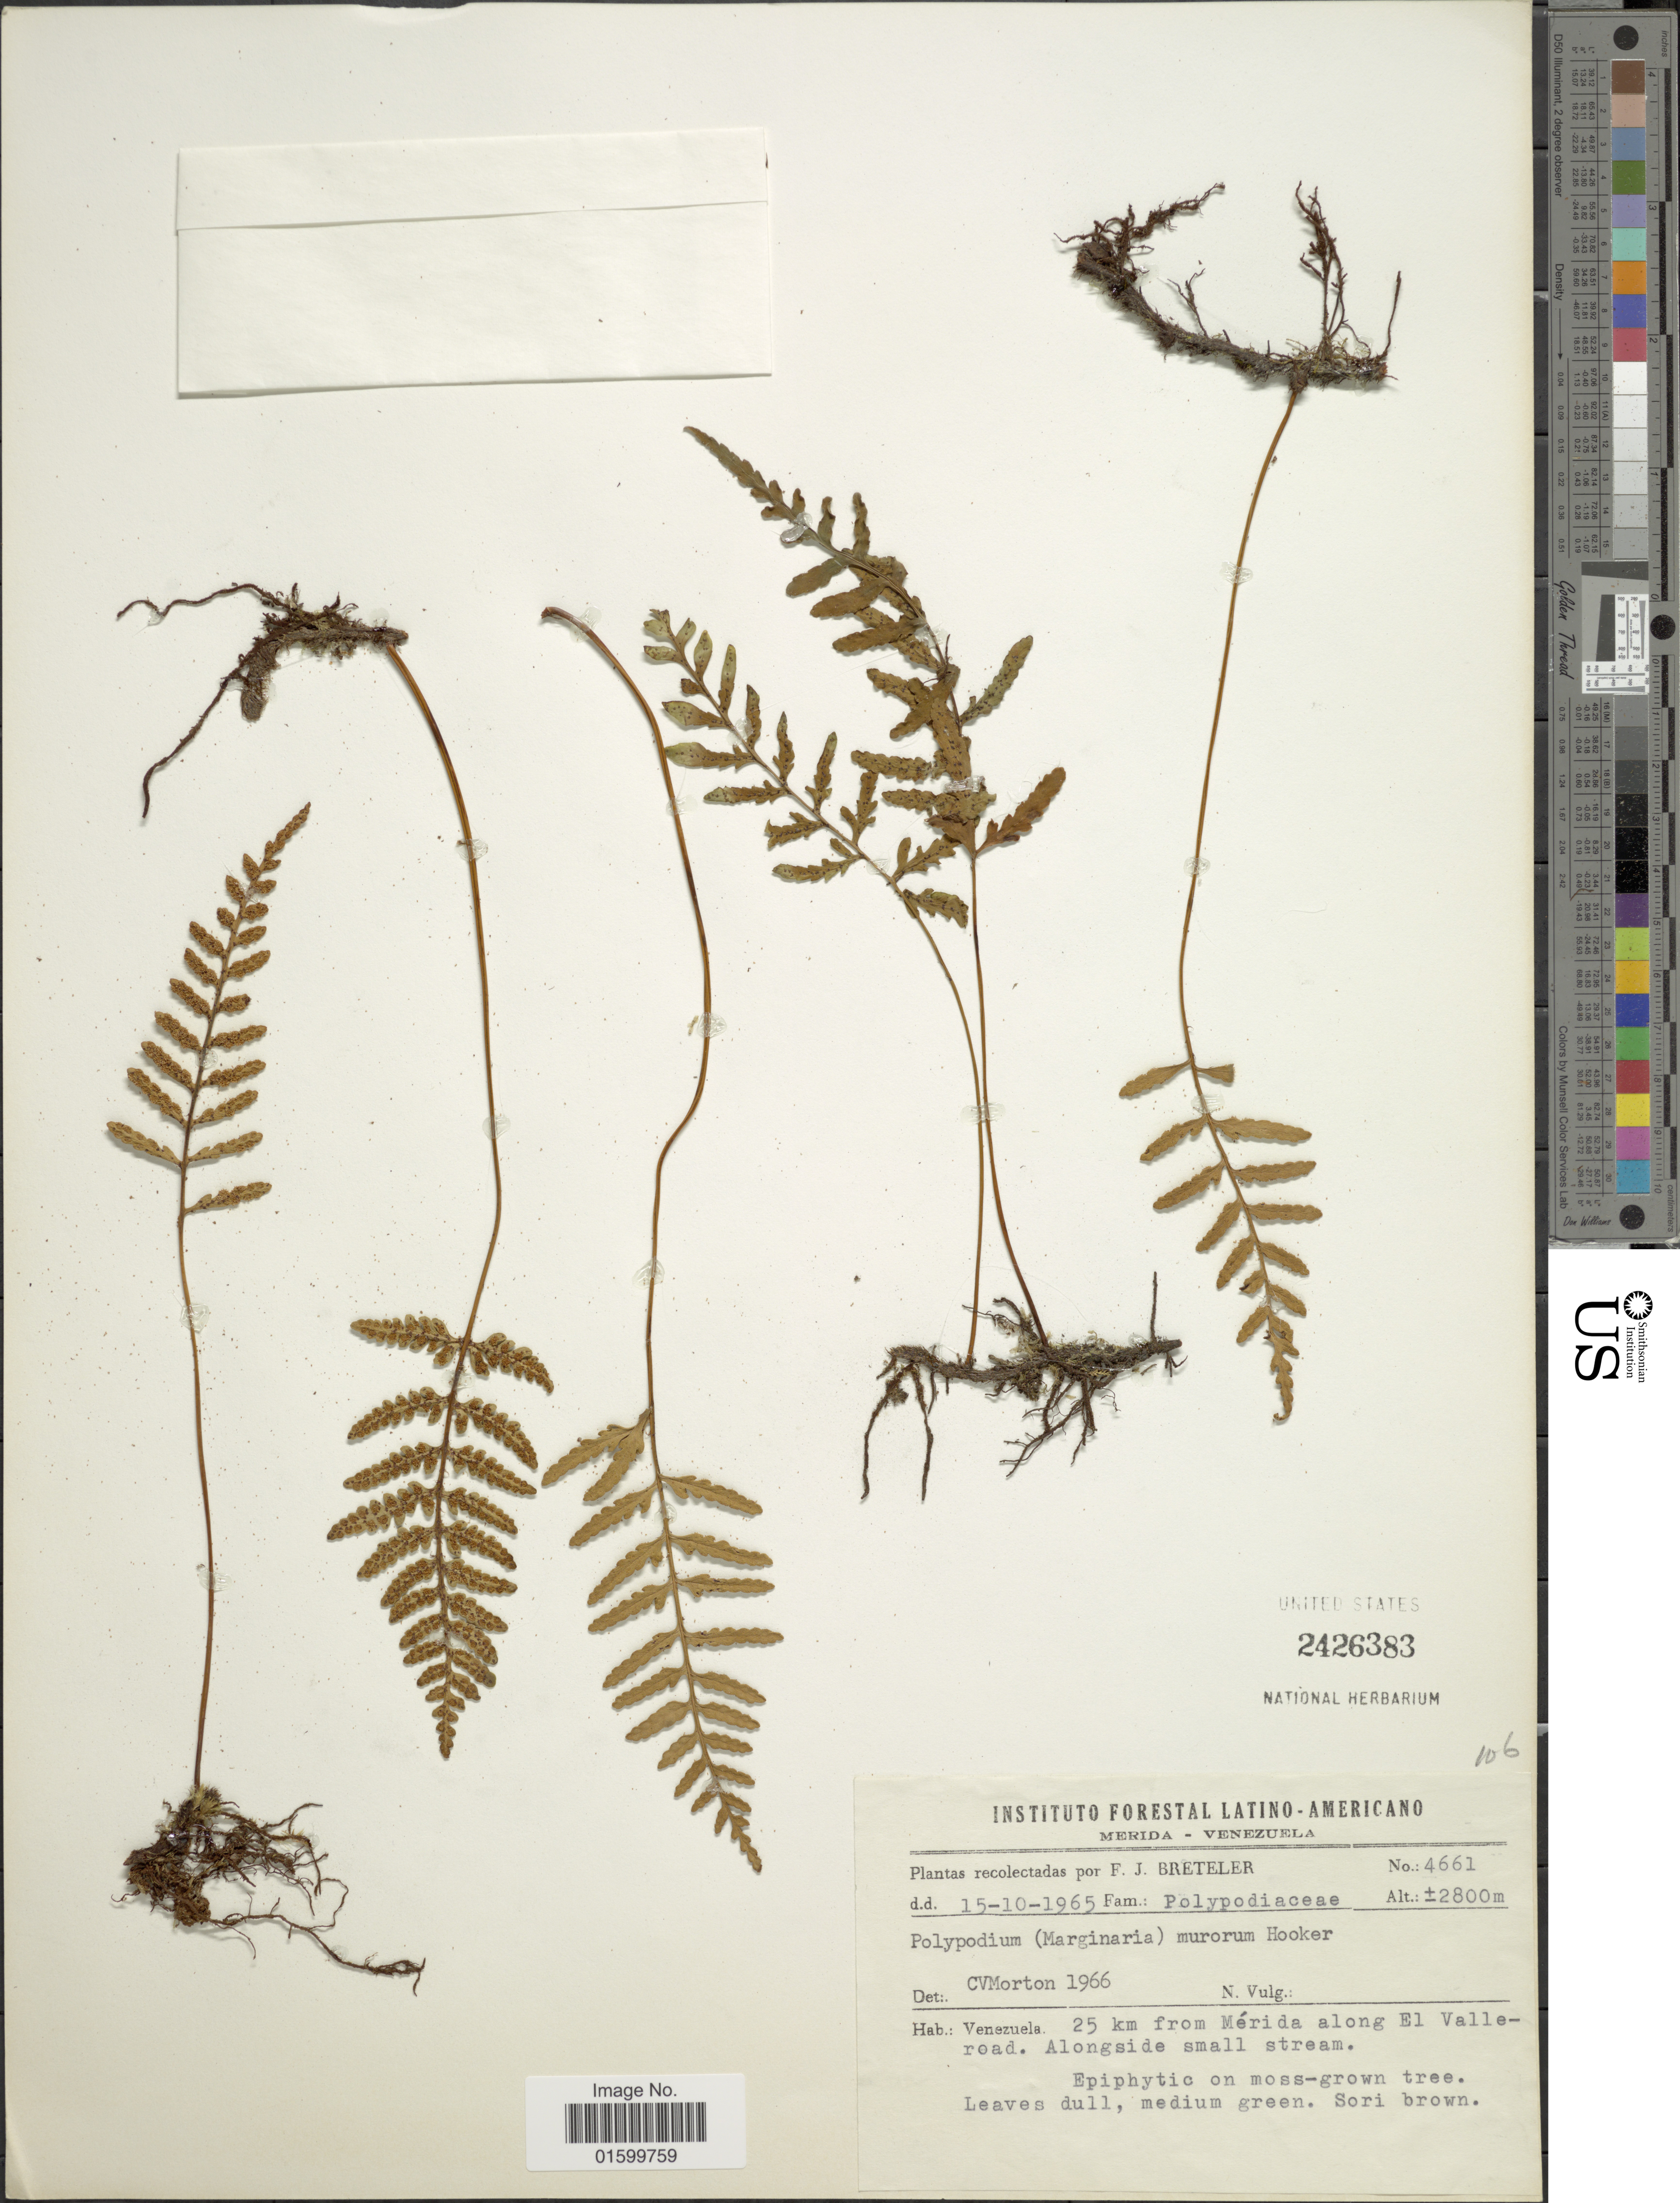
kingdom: Plantae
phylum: Tracheophyta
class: Polypodiopsida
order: Polypodiales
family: Polypodiaceae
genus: Pleopeltis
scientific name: Pleopeltis murorum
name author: (Hook.) A.R. Sm. & Tejero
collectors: F. J. Breteler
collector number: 4661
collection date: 1965-10-15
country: Venezuela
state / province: Mérida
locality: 25 km from Merida along El Valle road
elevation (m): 2800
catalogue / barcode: US 2426383